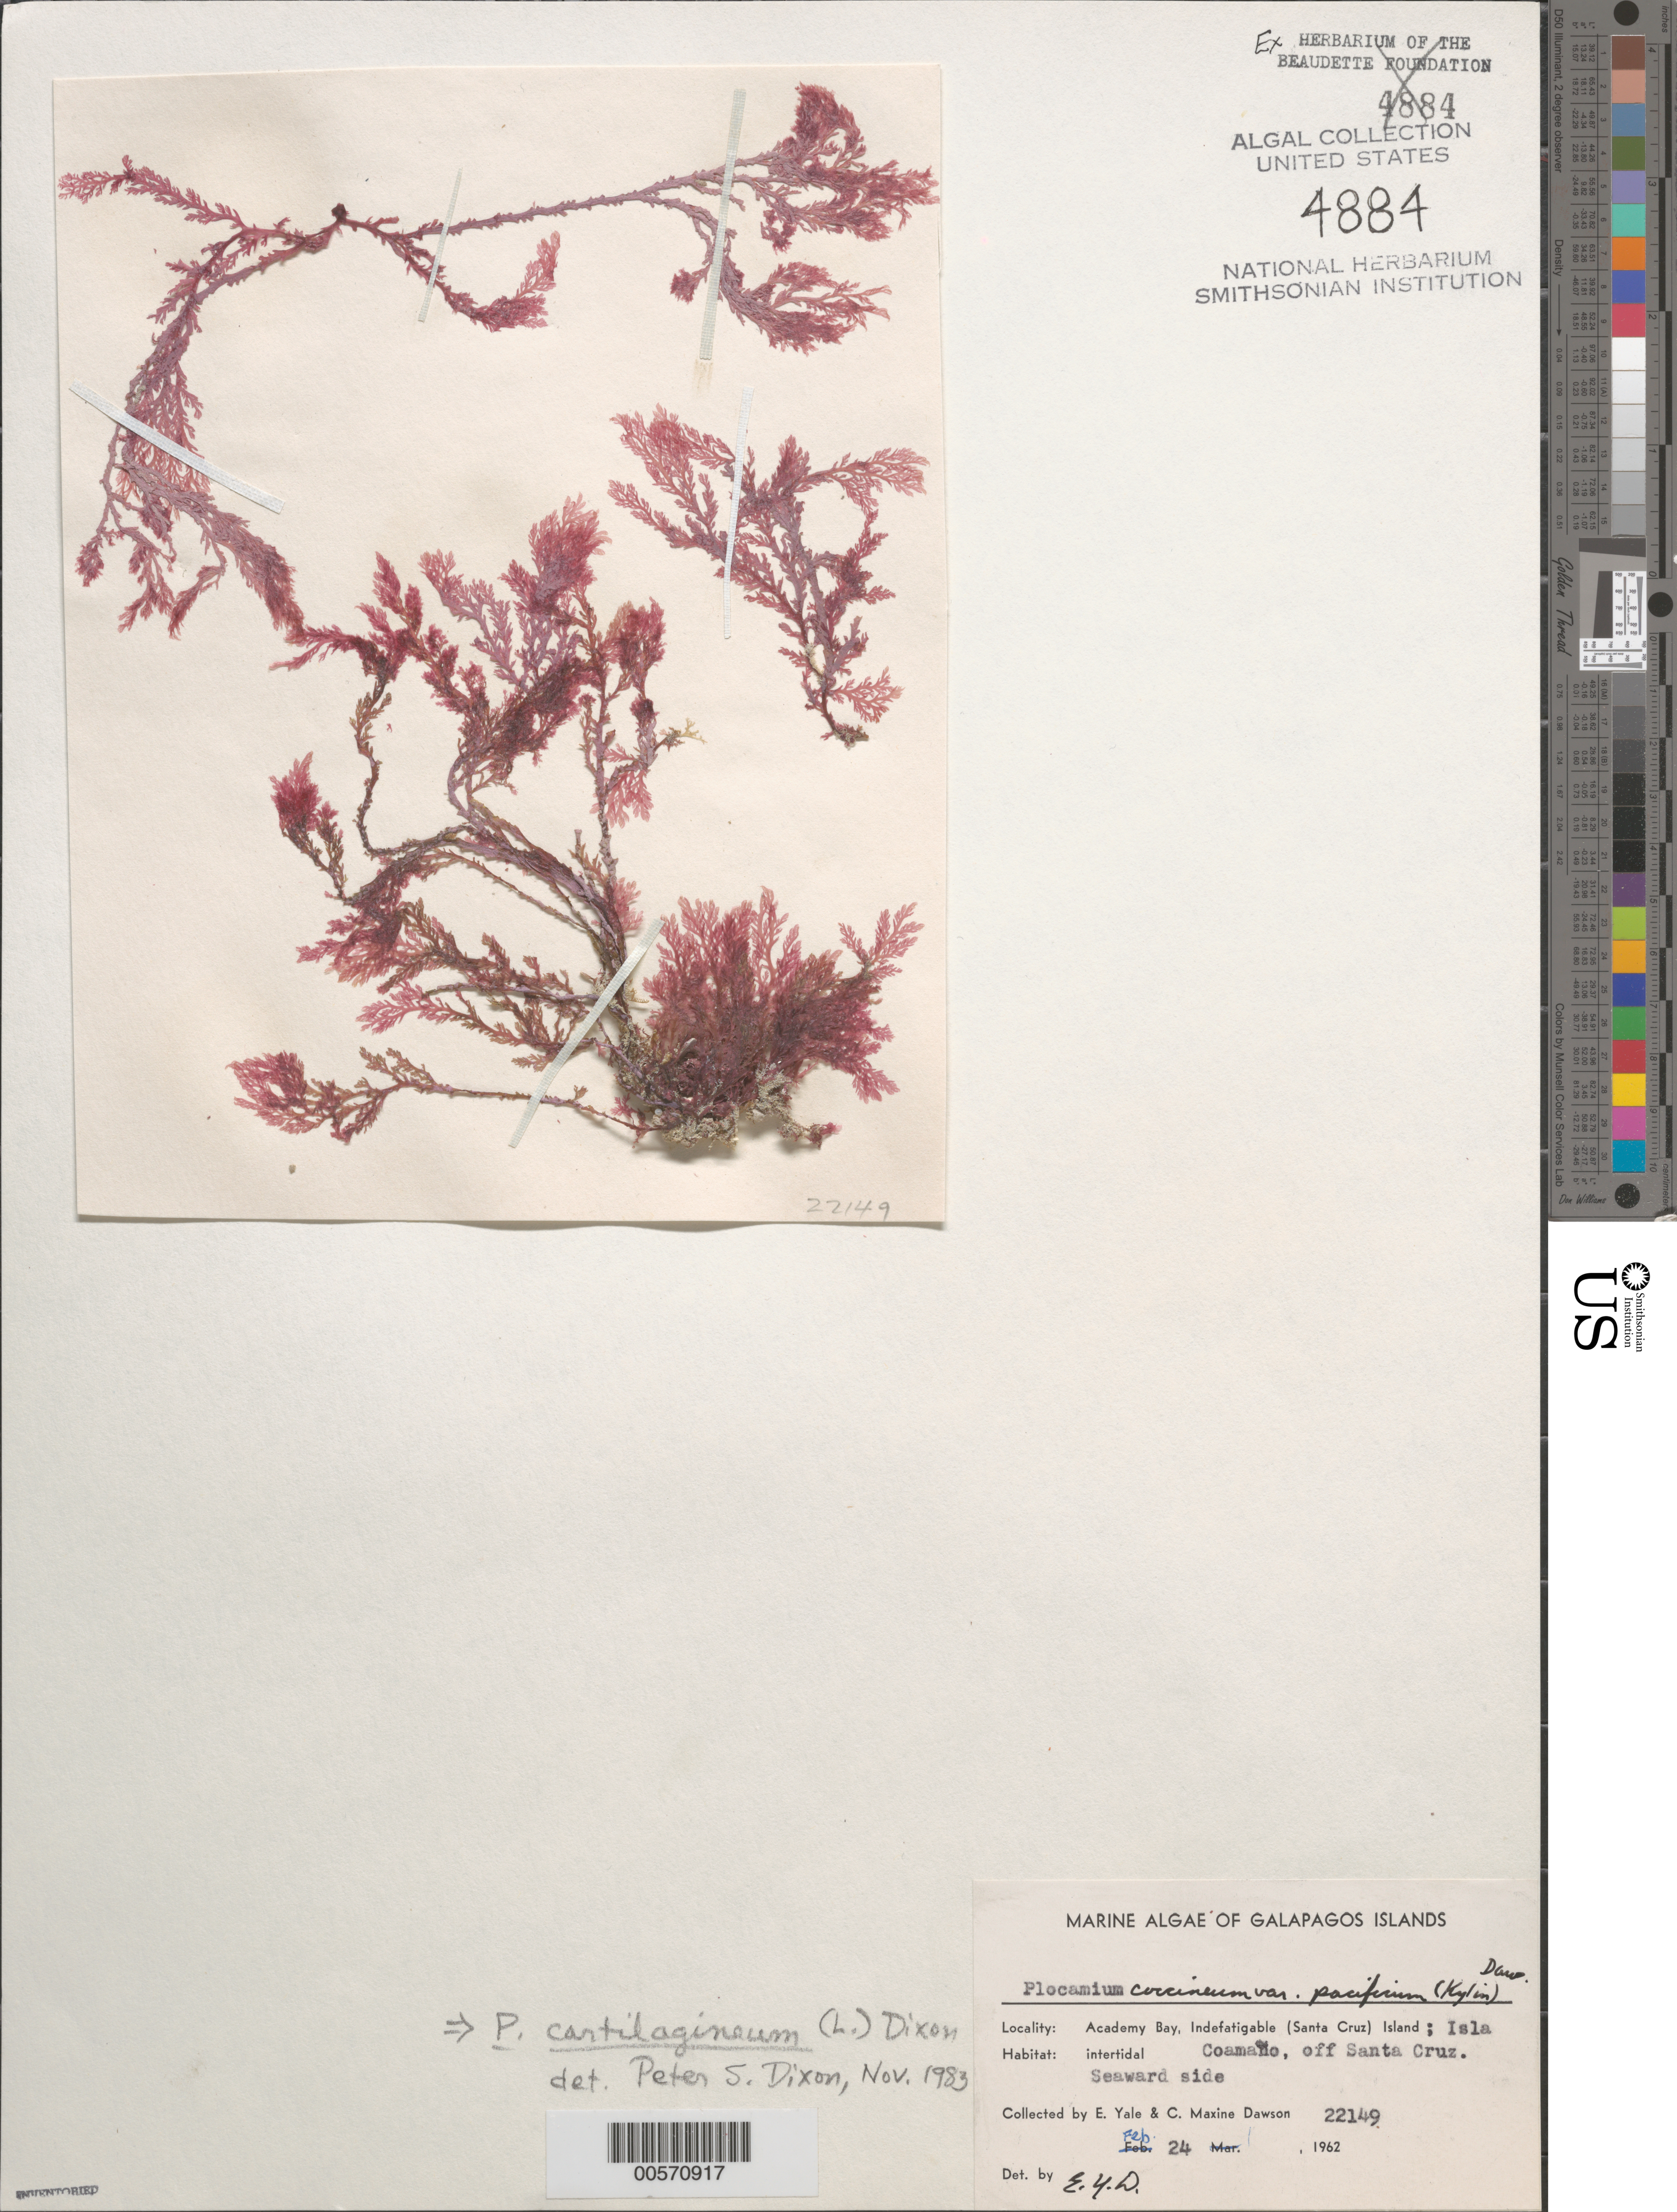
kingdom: Plantae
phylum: Rhodophyta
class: Florideophyceae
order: Plocamiales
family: Plocamiaceae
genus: Plocamium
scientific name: Plocamium cartilagineum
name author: (L.) P.S. Dixon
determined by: Dixon, P. S.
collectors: E. Y. Dawson & C. M. Dawson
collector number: EYD 22149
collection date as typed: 24 Feb 1962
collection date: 1962-02-24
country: Ecuador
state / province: Colón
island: Coamano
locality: Isla Coamano, off Academy Bay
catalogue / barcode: US 4884